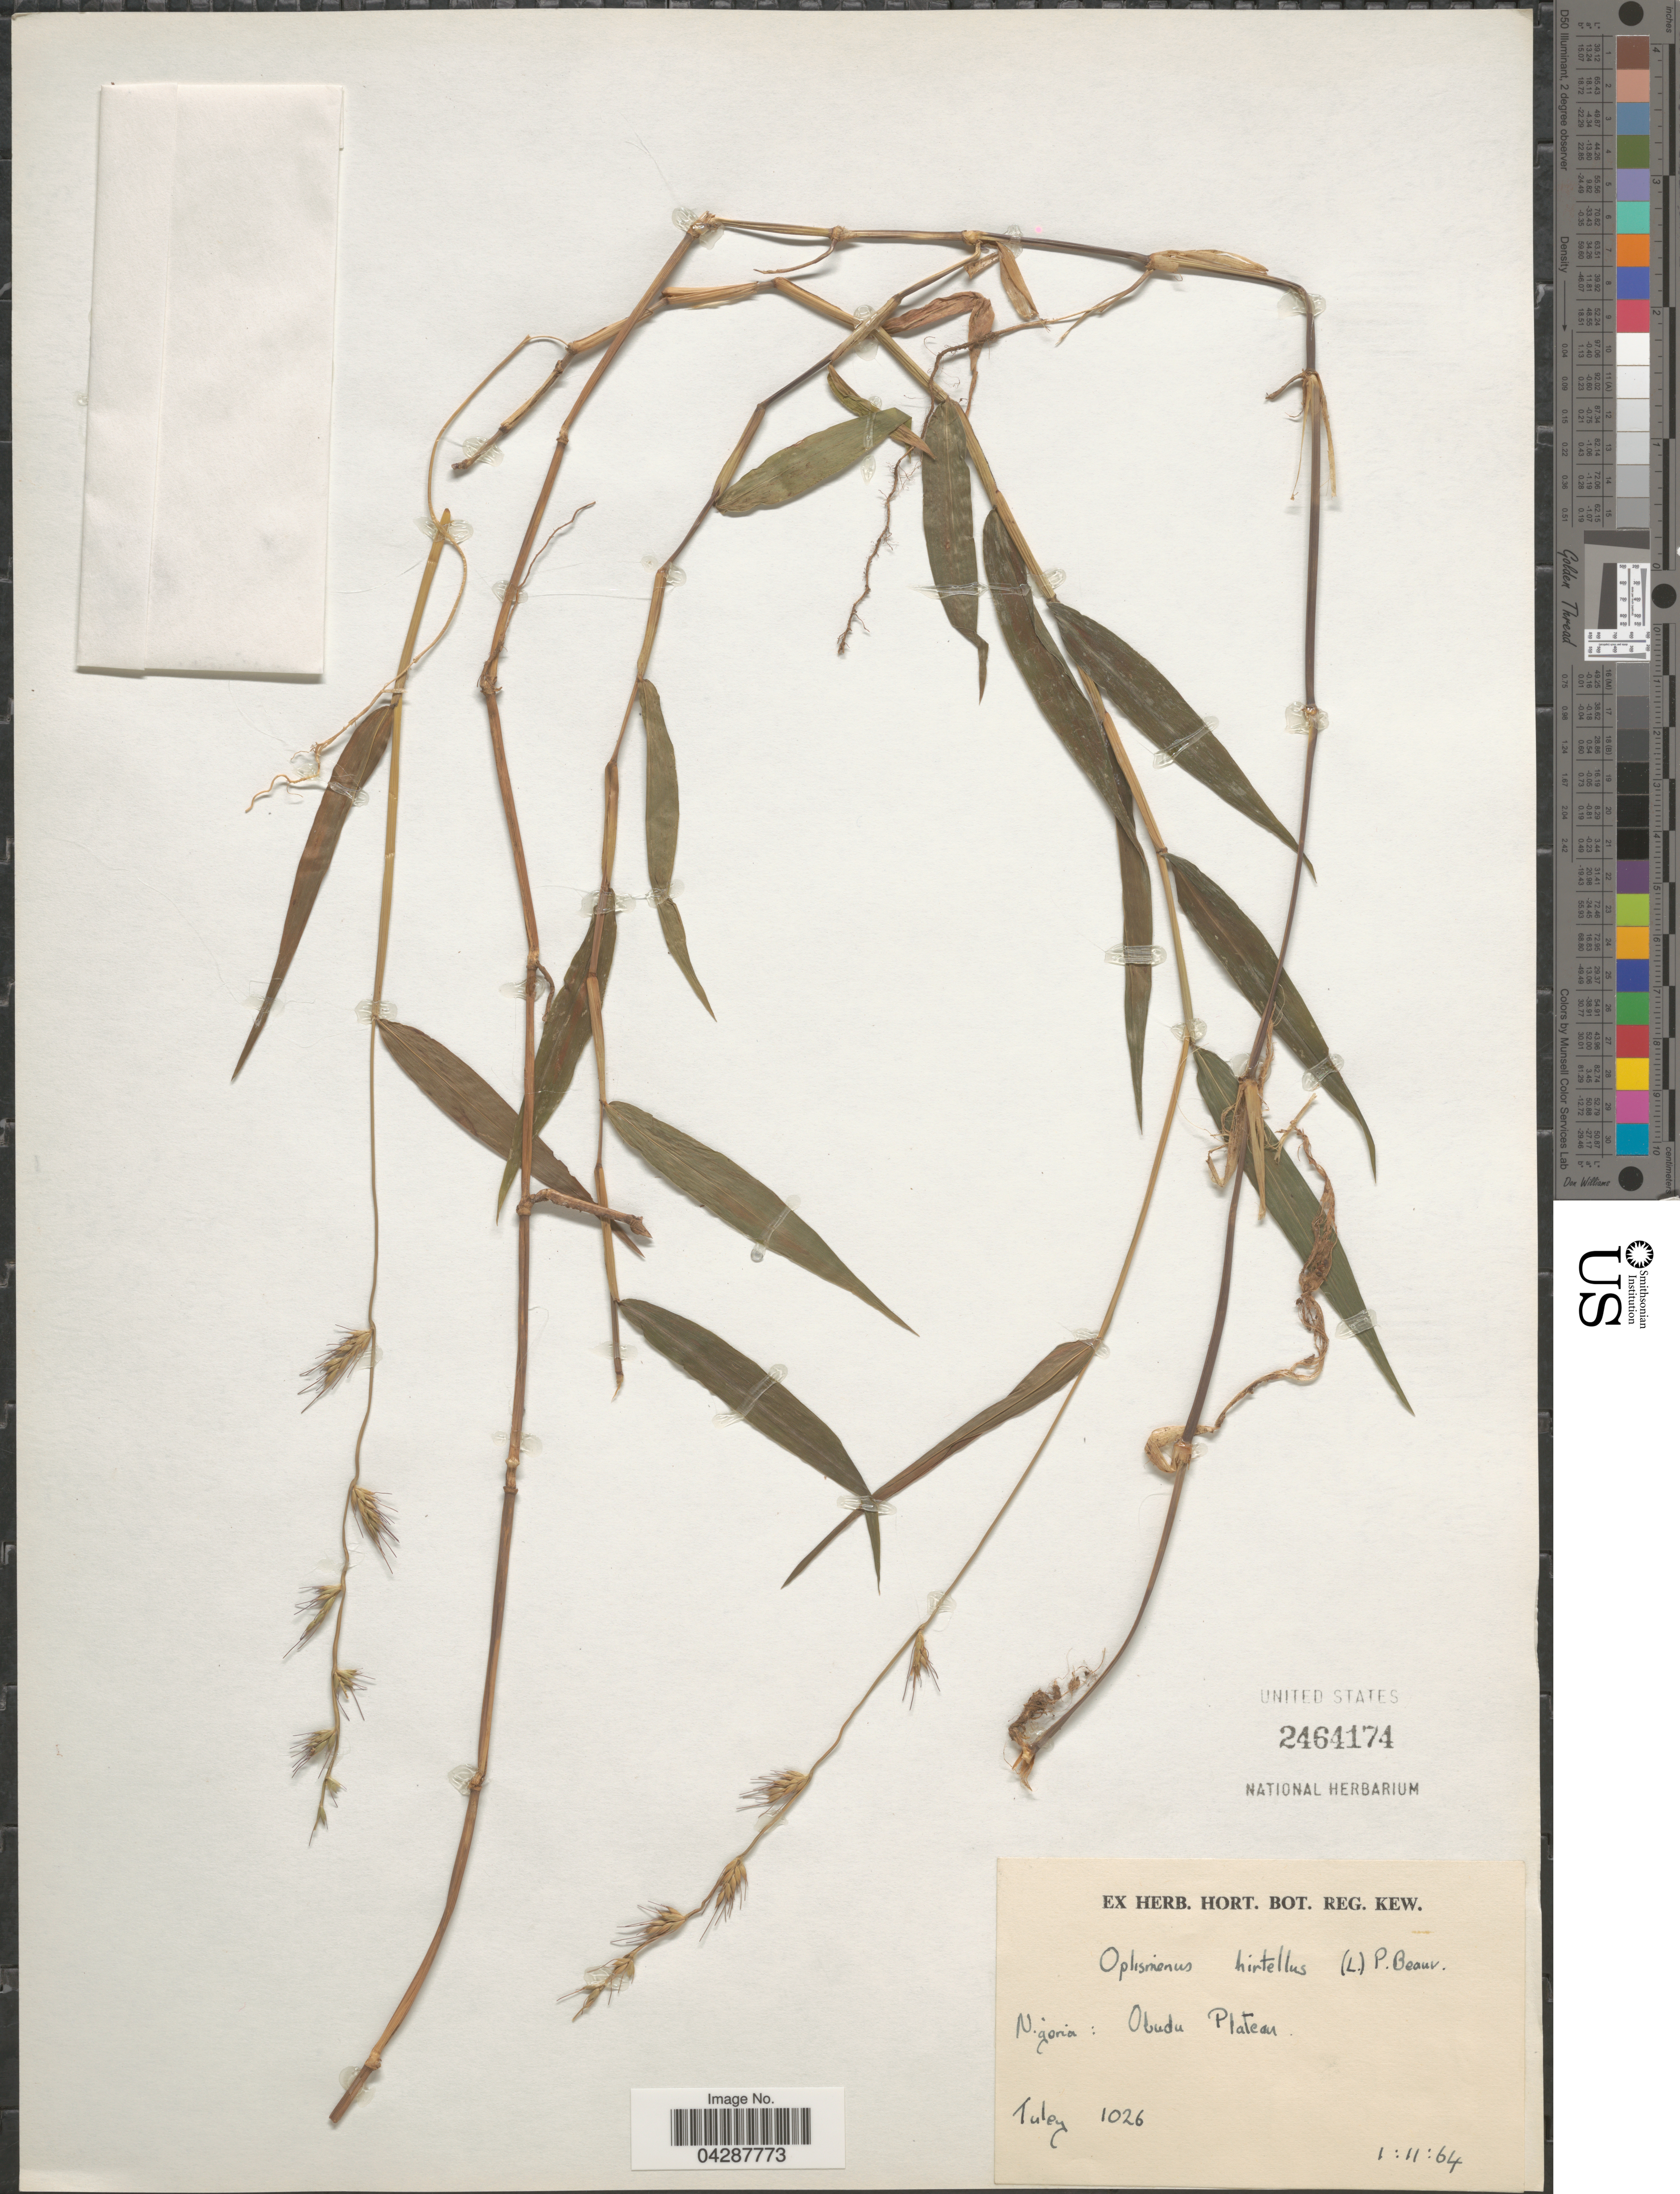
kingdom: Plantae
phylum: Tracheophyta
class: Liliopsida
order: Poales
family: Poaceae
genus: Oplismenus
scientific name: Oplismenus hirtellus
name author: (L.) P. Beauv.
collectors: -. Tuley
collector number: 1026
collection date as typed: Transcribed d/m/y: 1/11/64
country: Nigeria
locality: Obudu Plateau.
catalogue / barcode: US 2464174